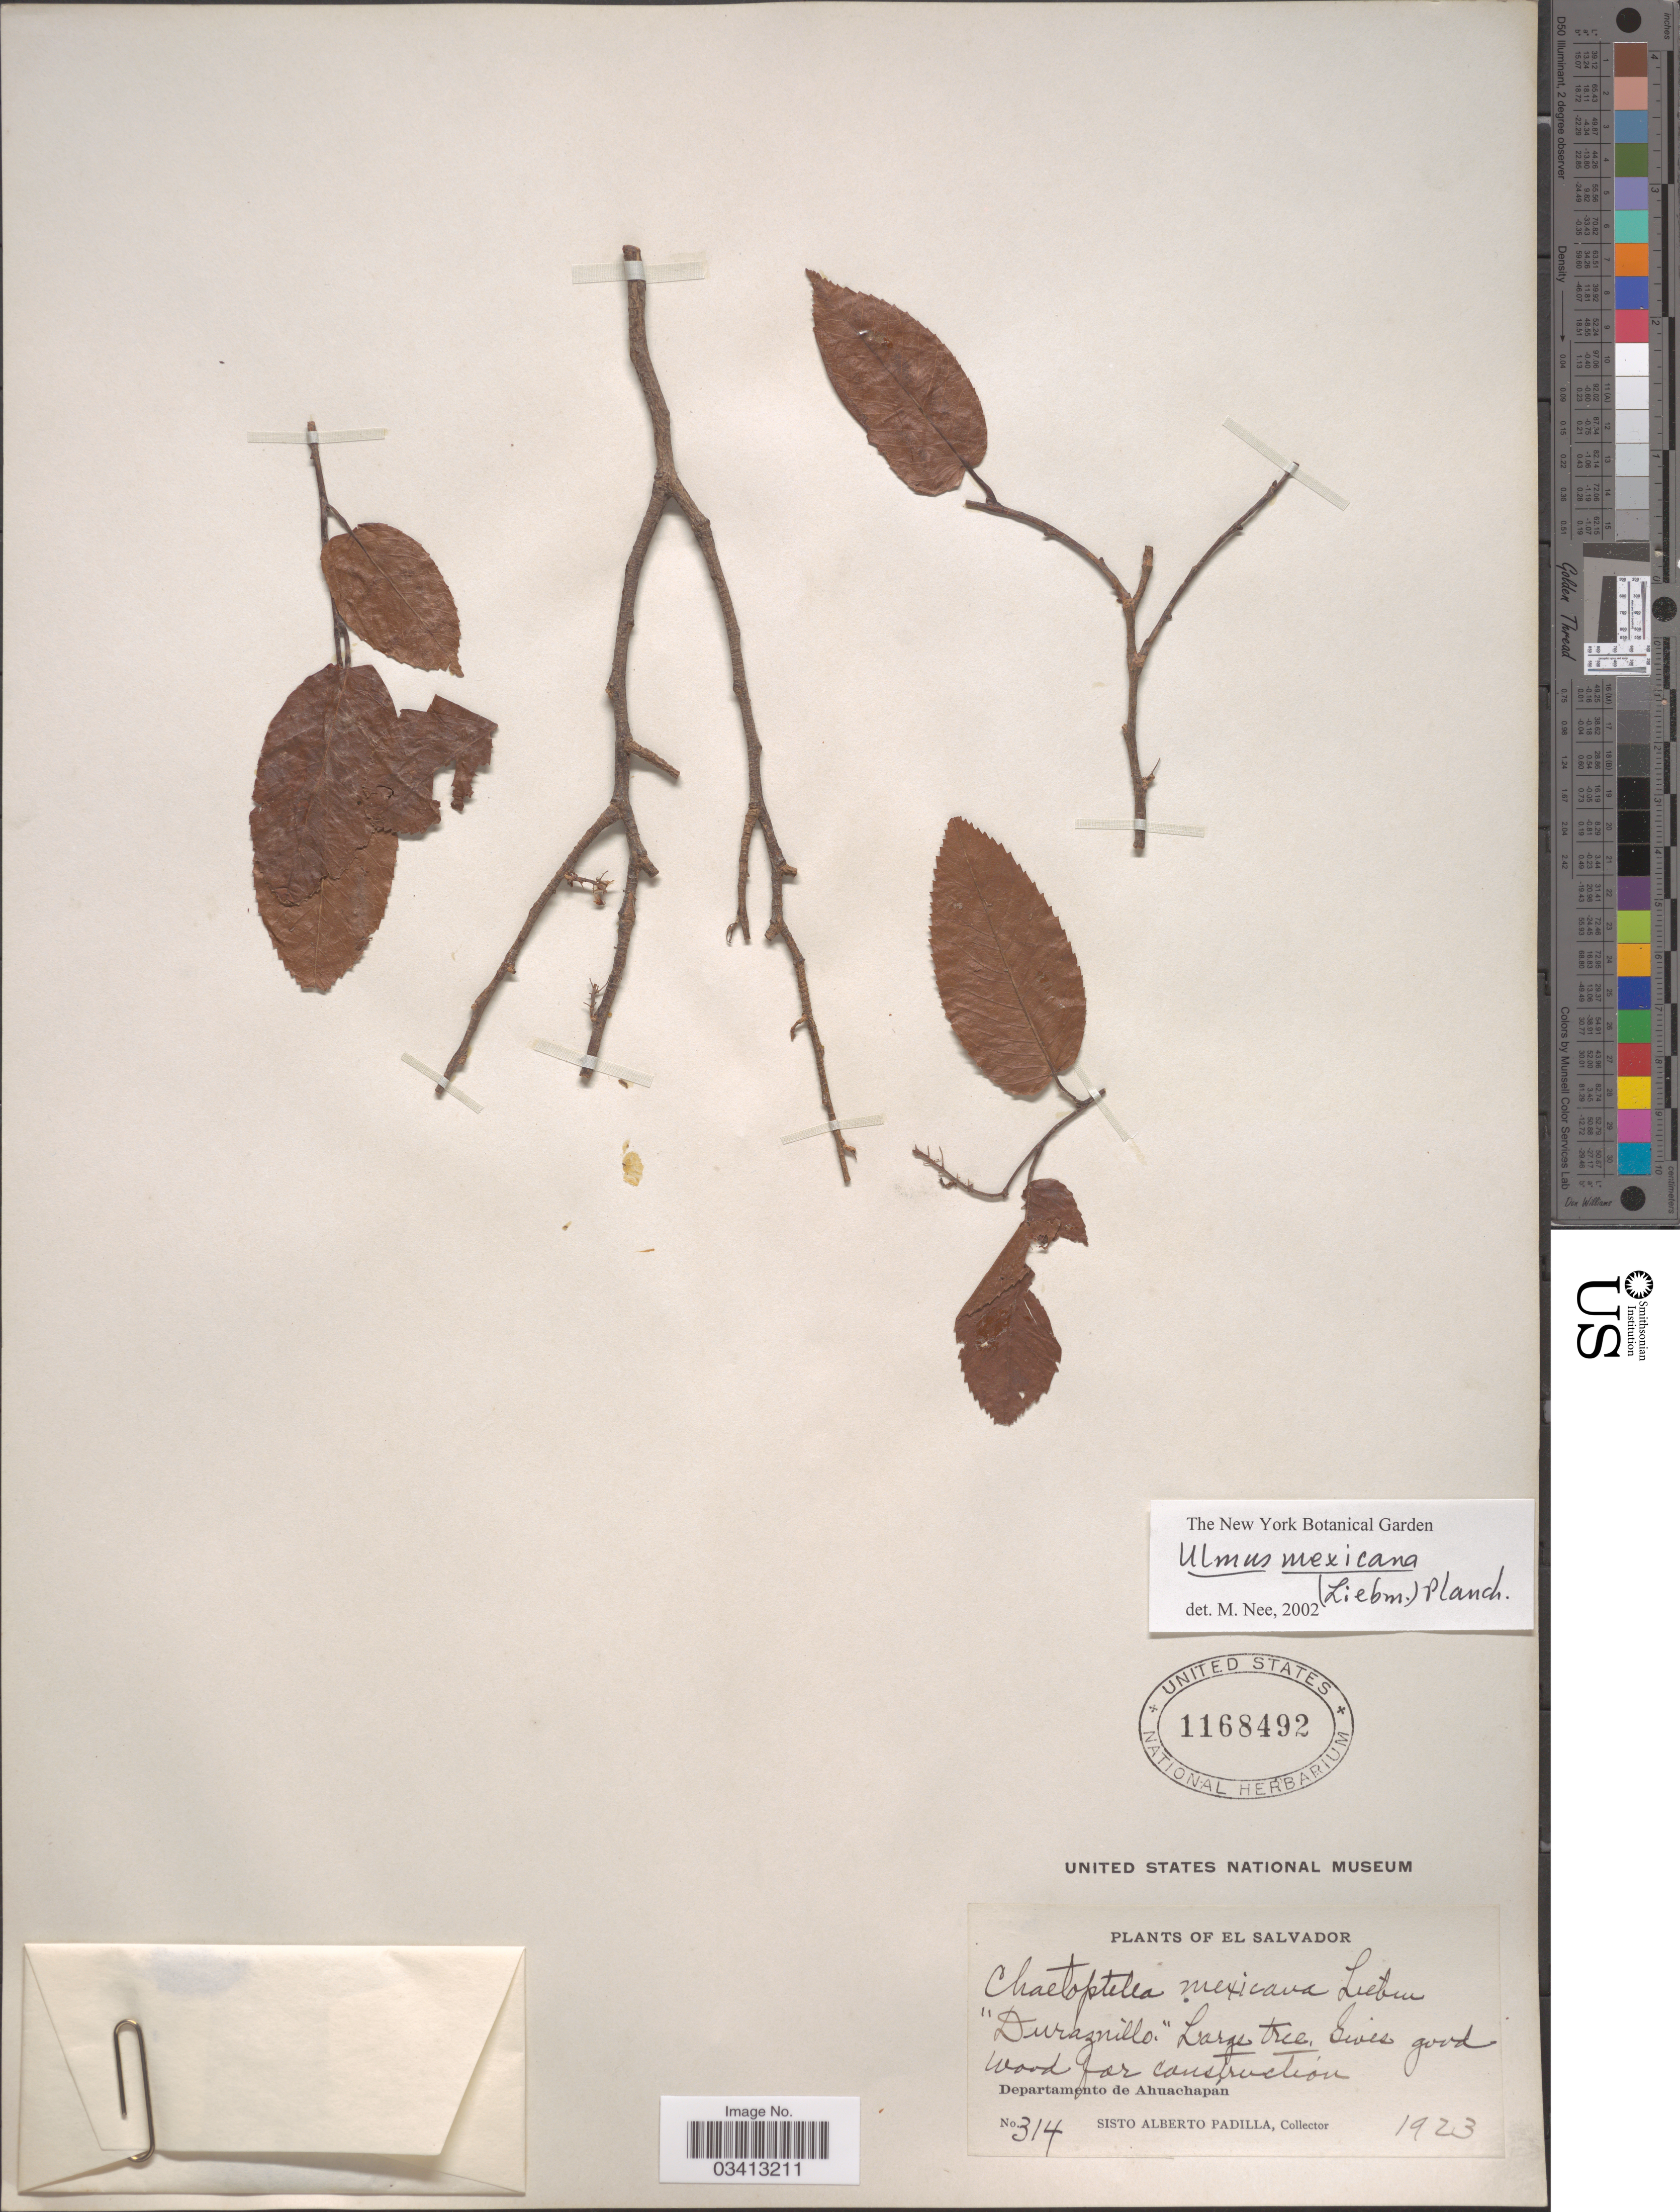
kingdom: Plantae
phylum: Tracheophyta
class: Magnoliopsida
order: Rosales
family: Ulmaceae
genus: Ulmus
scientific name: Ulmus mexicana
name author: (Liebm.) Planch.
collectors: S. A. Padilla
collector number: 314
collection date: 1923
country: El Salvador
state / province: Ahuachapan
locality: Departamento de Ahuachapán.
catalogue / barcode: US 1168492